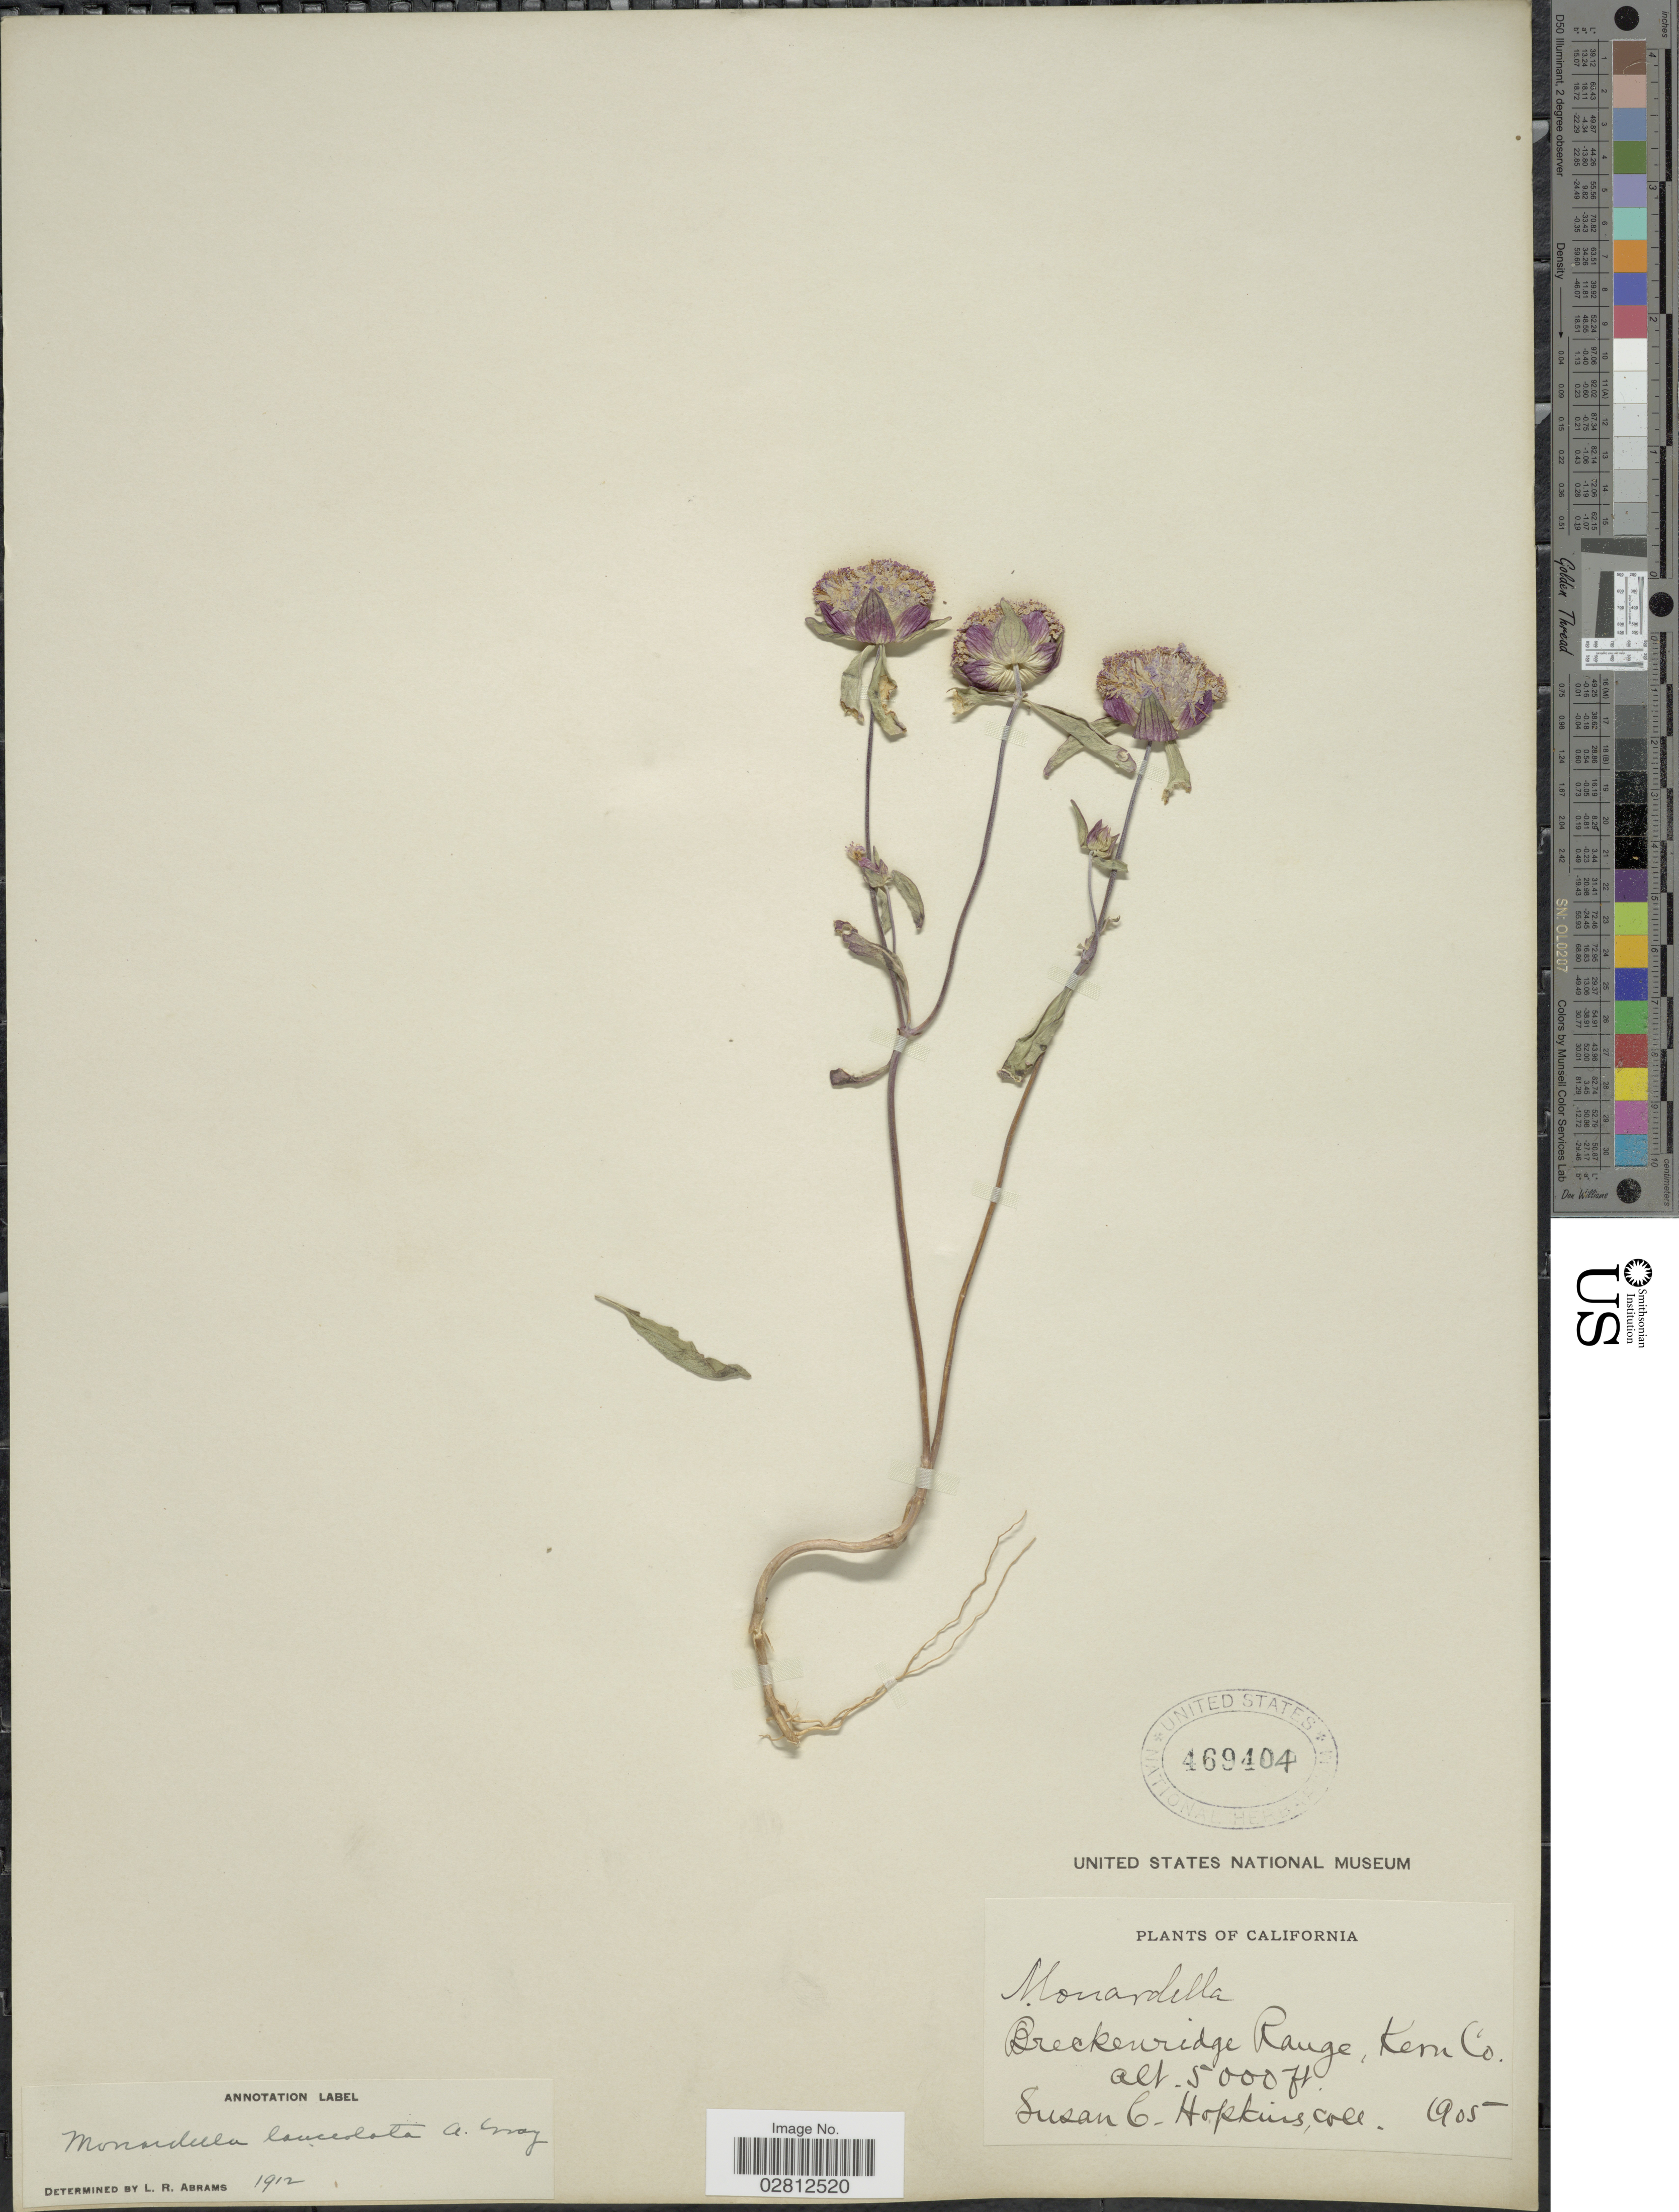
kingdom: Plantae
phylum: Tracheophyta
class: Magnoliopsida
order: Lamiales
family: Lamiaceae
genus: Monardella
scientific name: Monardella lanceolata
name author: A. Gray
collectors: S. Hopkins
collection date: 1905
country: United States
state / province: California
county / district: Kern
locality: Breckenridge Range, Kern Co.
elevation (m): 1524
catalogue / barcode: US 469404